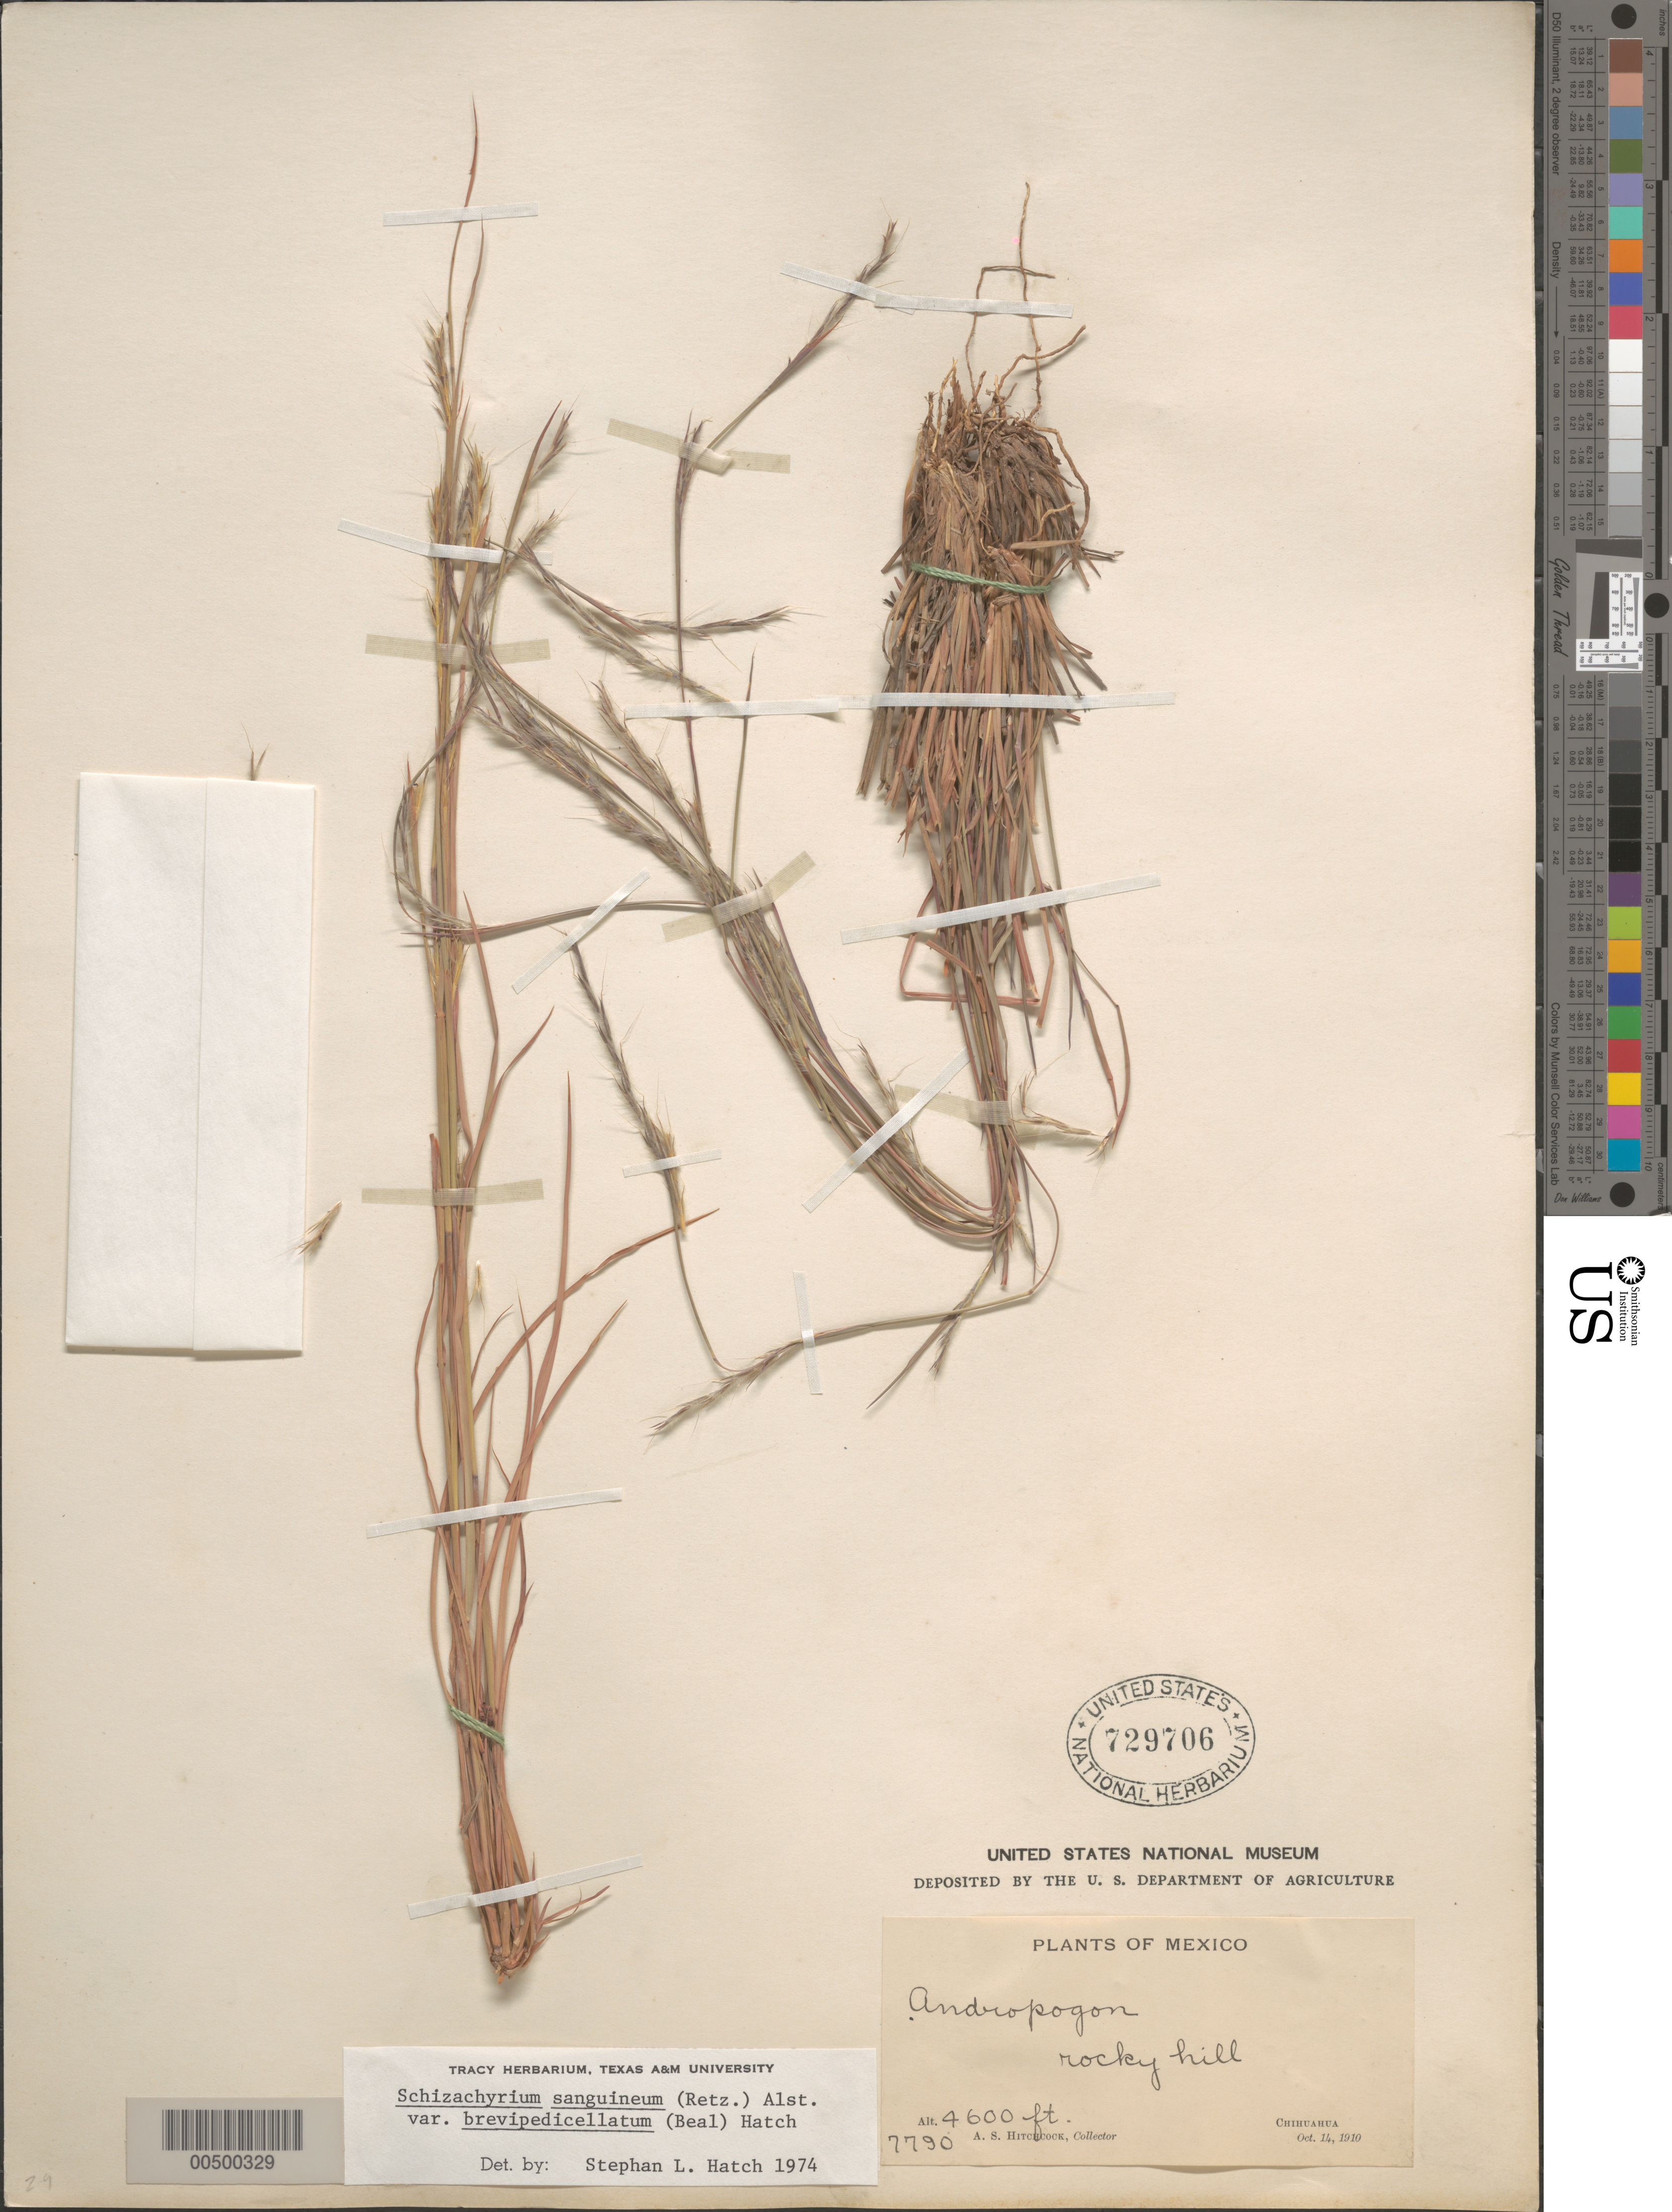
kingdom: Plantae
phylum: Tracheophyta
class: Liliopsida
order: Poales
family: Poaceae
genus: Schizachyrium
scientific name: Schizachyrium sanguineum var. brevipedicellatum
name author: (W.J. Beal) S.L. Hatch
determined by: Hatch, S. L.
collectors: A. S. Hitchcock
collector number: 7790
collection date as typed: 14 Oct 1910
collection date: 1910-10-14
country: Mexico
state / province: Chihuahua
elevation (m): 1402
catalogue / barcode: US 729706